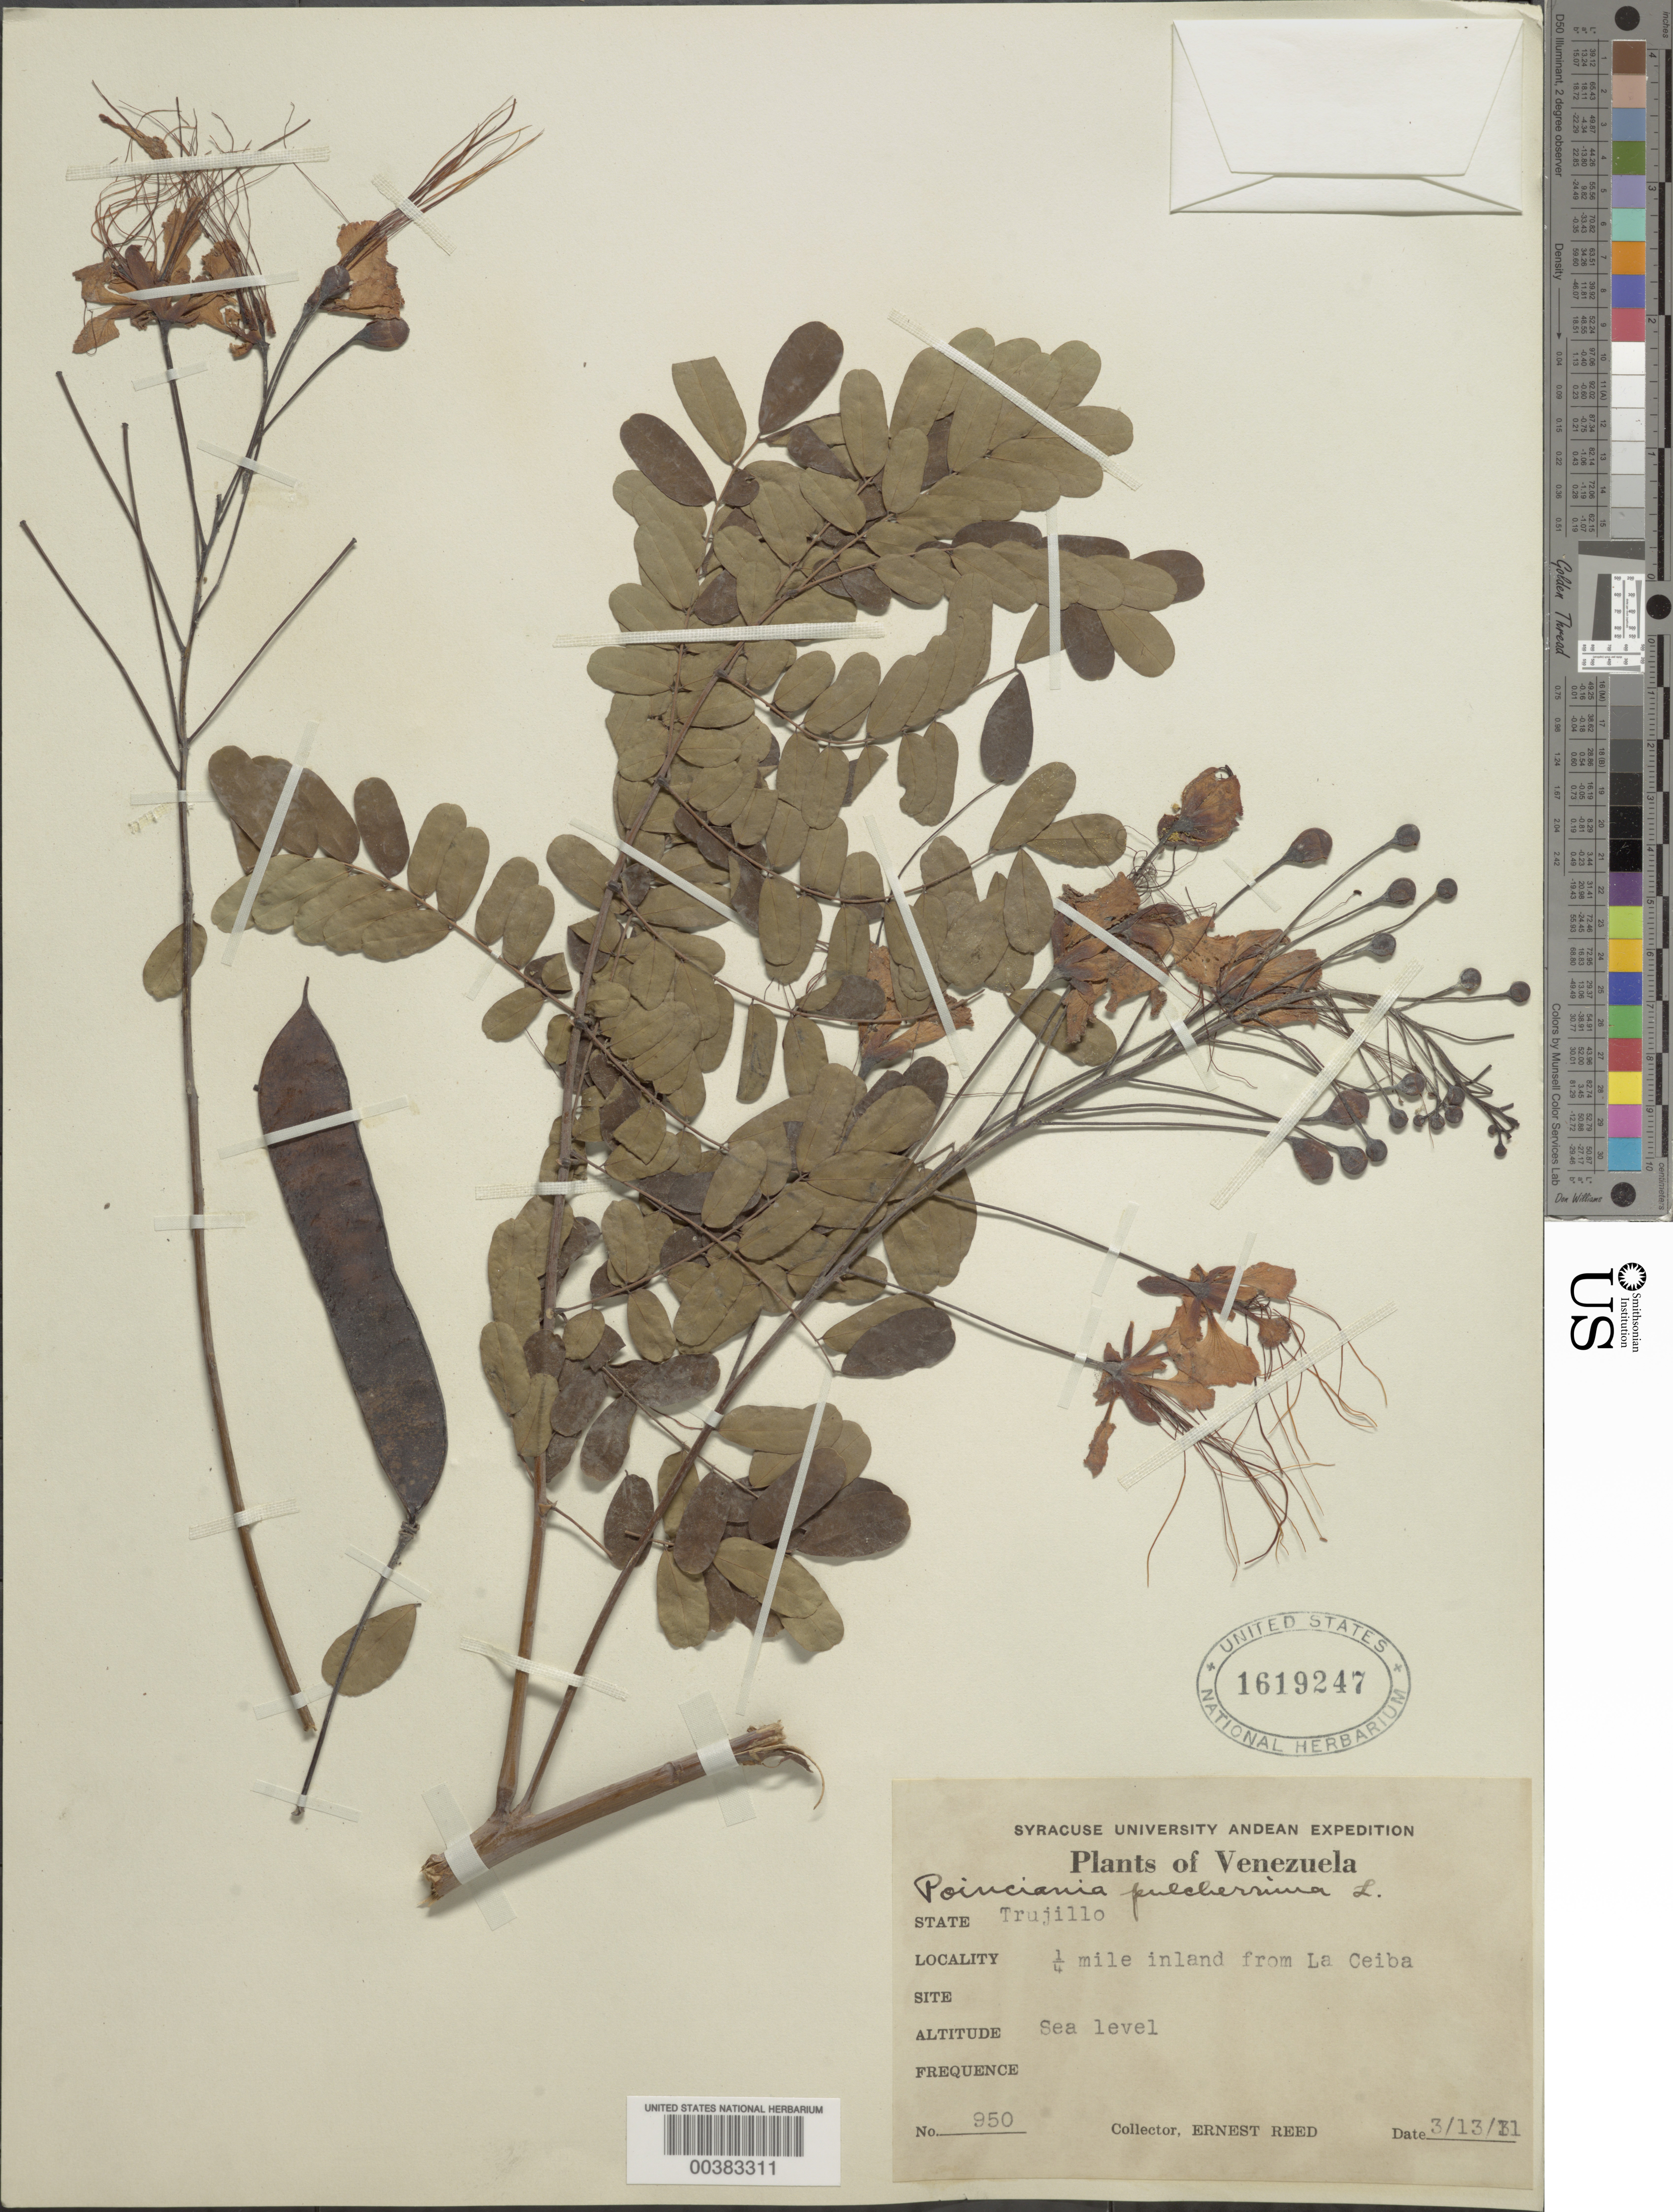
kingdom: Plantae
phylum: Tracheophyta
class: Magnoliopsida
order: Fabales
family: Fabaceae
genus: Caesalpinia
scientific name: Caesalpinia pulcherrima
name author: (L.) Sw.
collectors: E. Reed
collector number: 950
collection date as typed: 13 Mar 1931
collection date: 1931-03-13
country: Venezuela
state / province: Trujillo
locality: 1/4 mi inland from la ceiba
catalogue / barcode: US 1619247